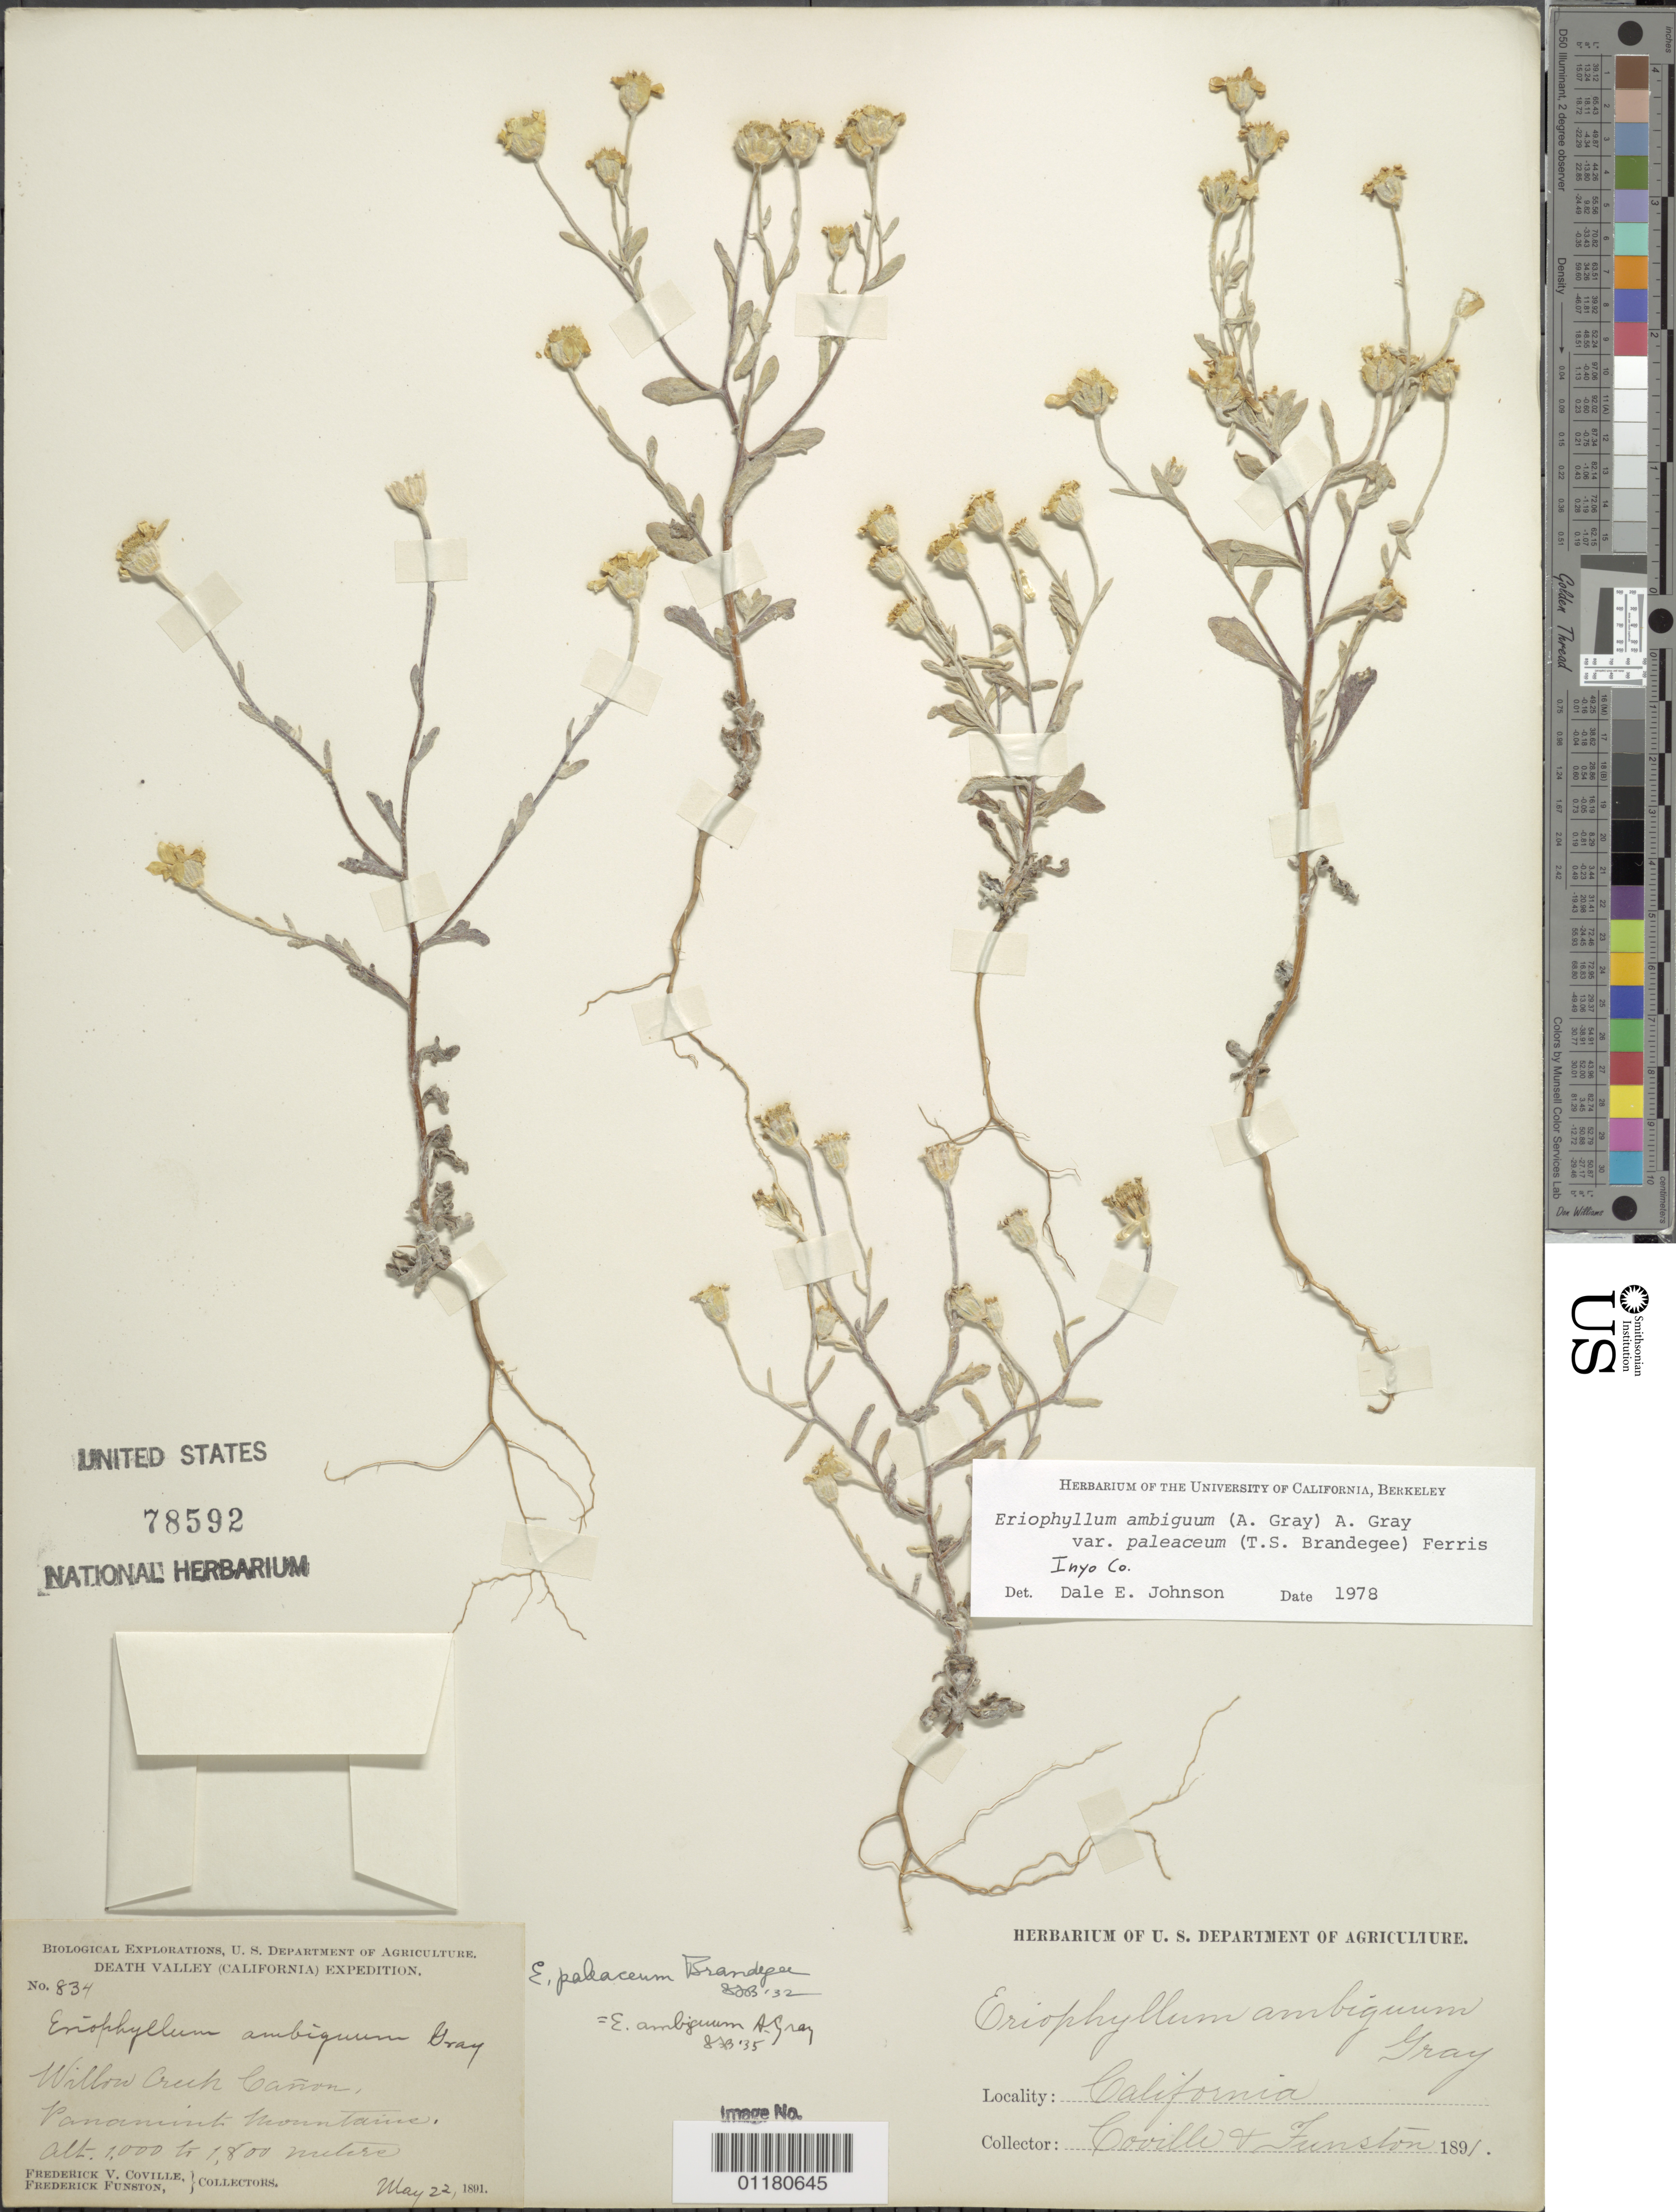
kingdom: Plantae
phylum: Tracheophyta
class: Magnoliopsida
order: Asterales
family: Asteraceae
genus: Eriophyllum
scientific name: Eriophyllum ambiguum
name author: (A. Gray) A. Gray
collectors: F. V. Coville & F. Funston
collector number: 834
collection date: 1891-05-22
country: United States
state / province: California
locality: Willow Creek Canyon, Panamint Mountains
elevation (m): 1000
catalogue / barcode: US 78592